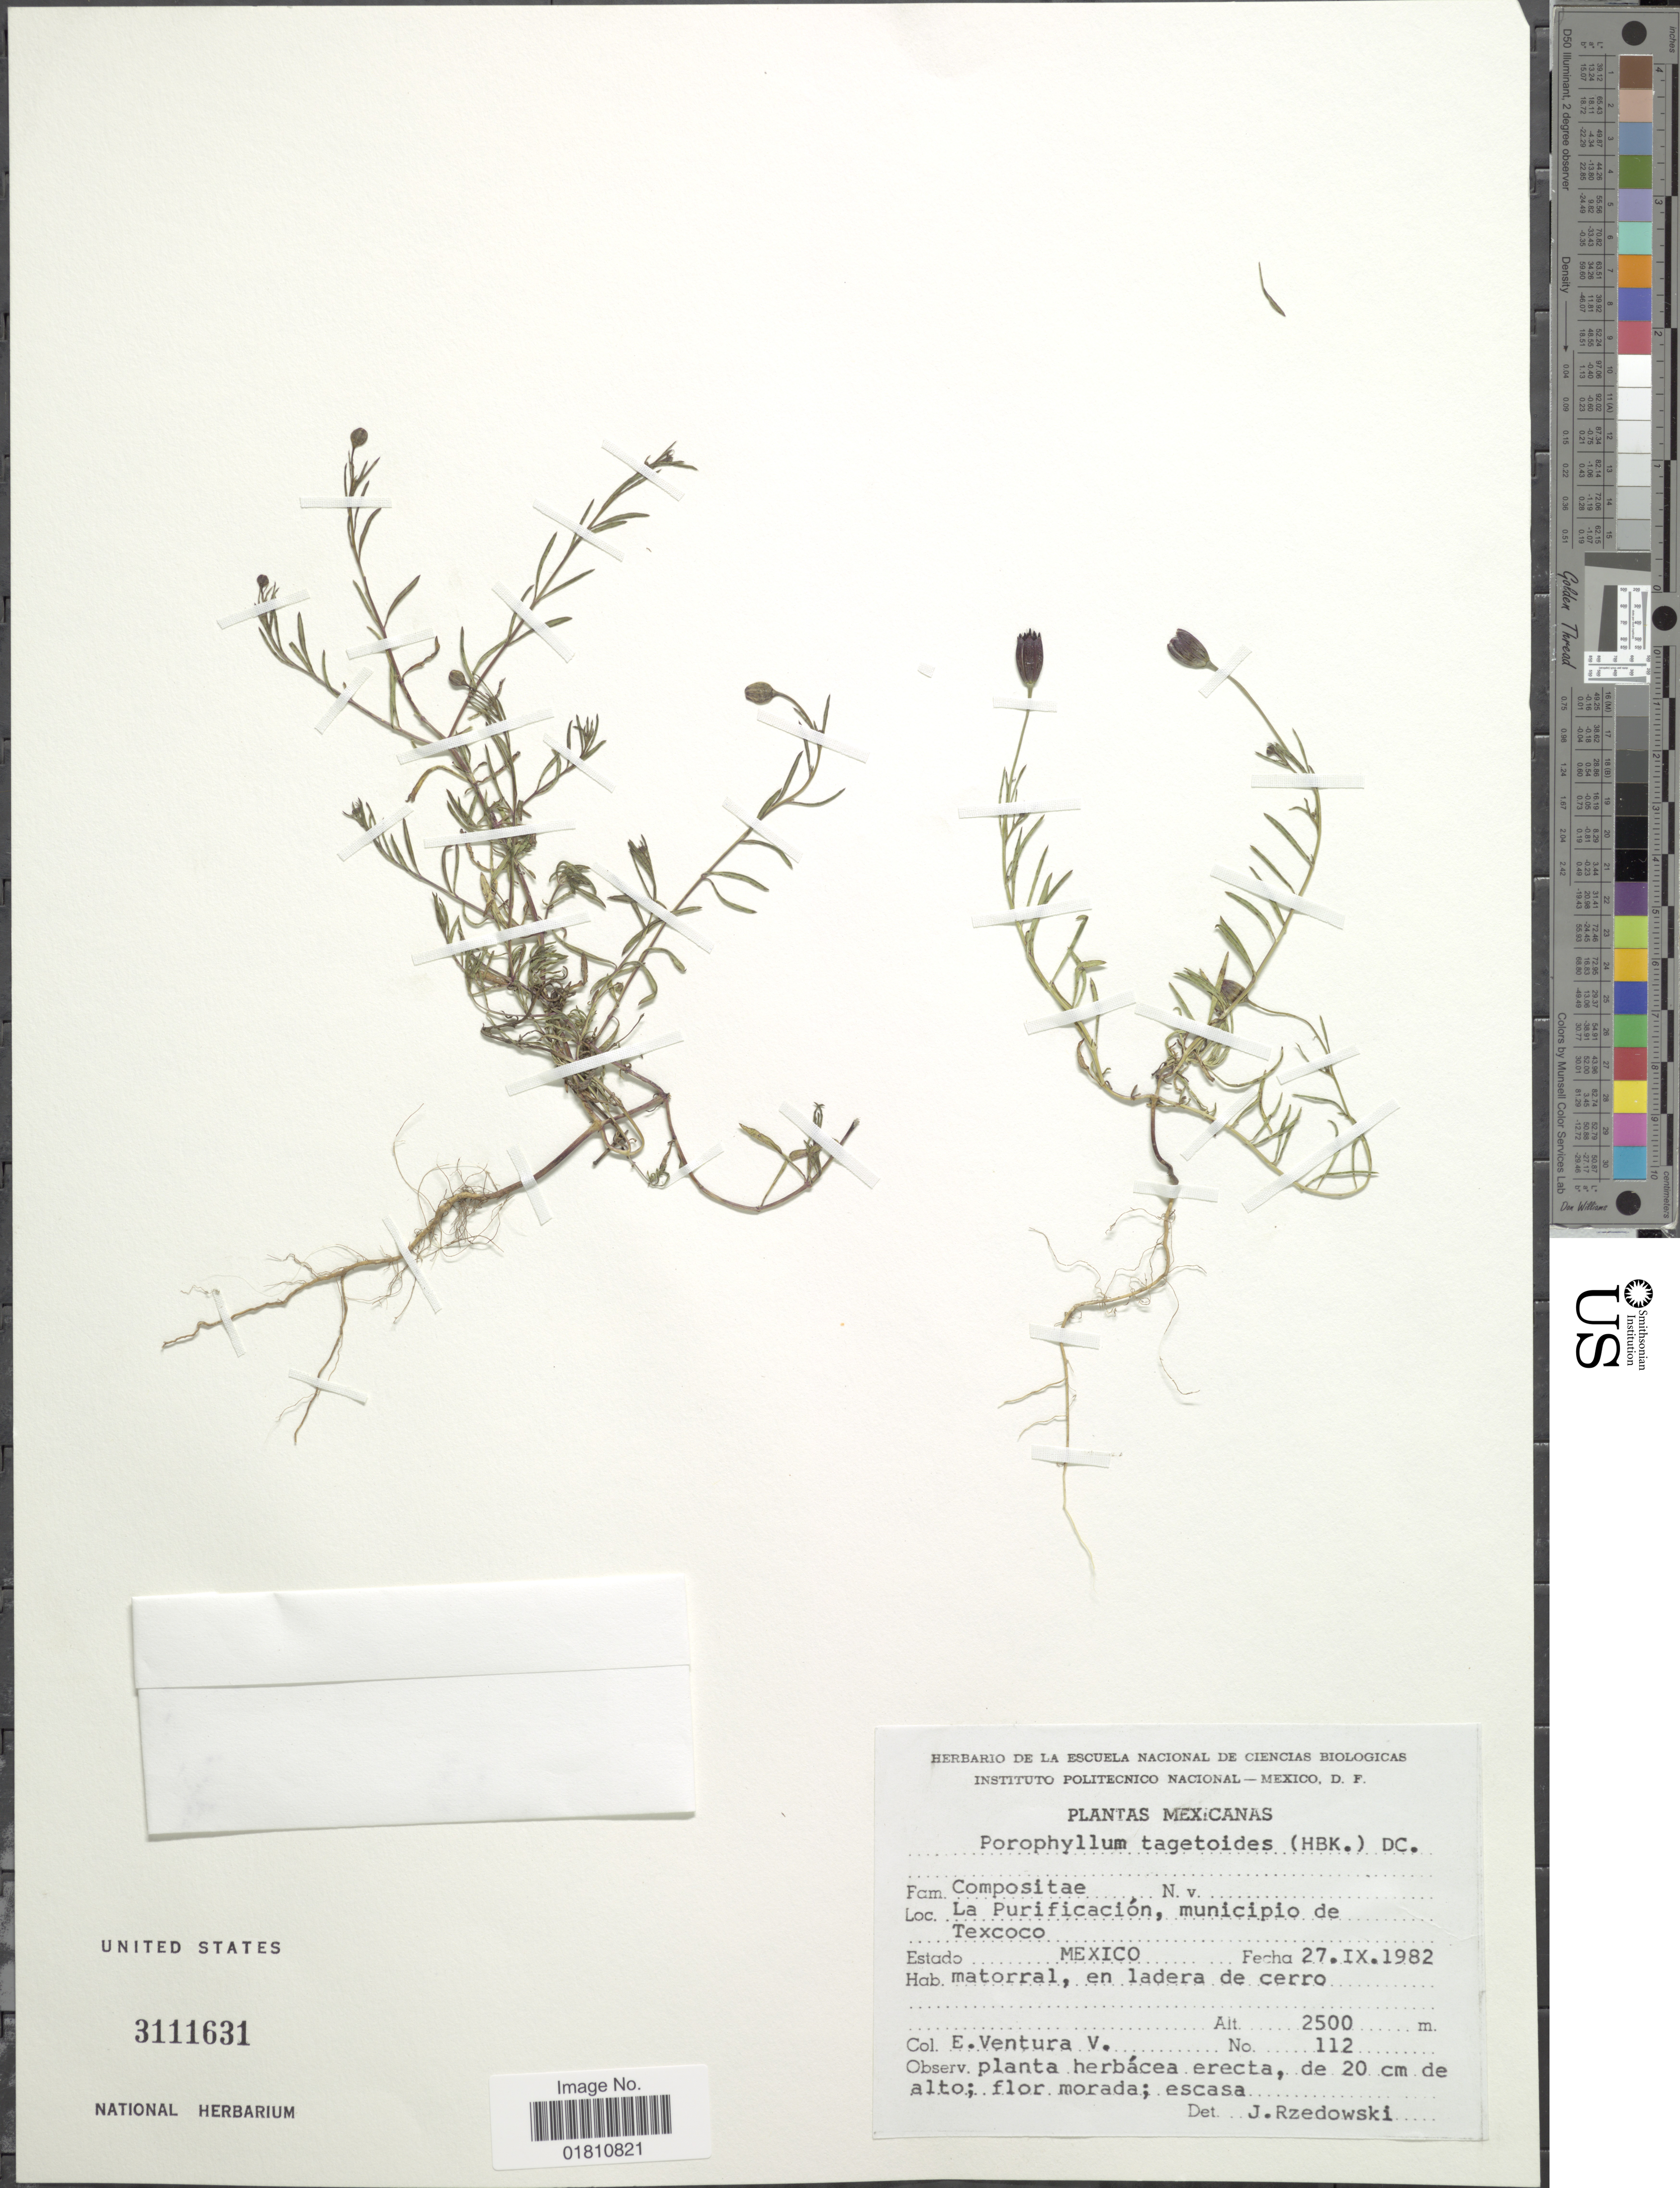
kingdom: Plantae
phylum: Tracheophyta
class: Magnoliopsida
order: Asterales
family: Asteraceae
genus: Porophyllum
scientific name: Porophyllum tagetoides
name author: (Kunth) DC.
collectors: E. Ventura V.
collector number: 112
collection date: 1982-09-27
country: Mexico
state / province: México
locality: La Purificacion, municipio de Texcoco, matorral, en ladera de cerro.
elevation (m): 2500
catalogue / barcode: US 3111631